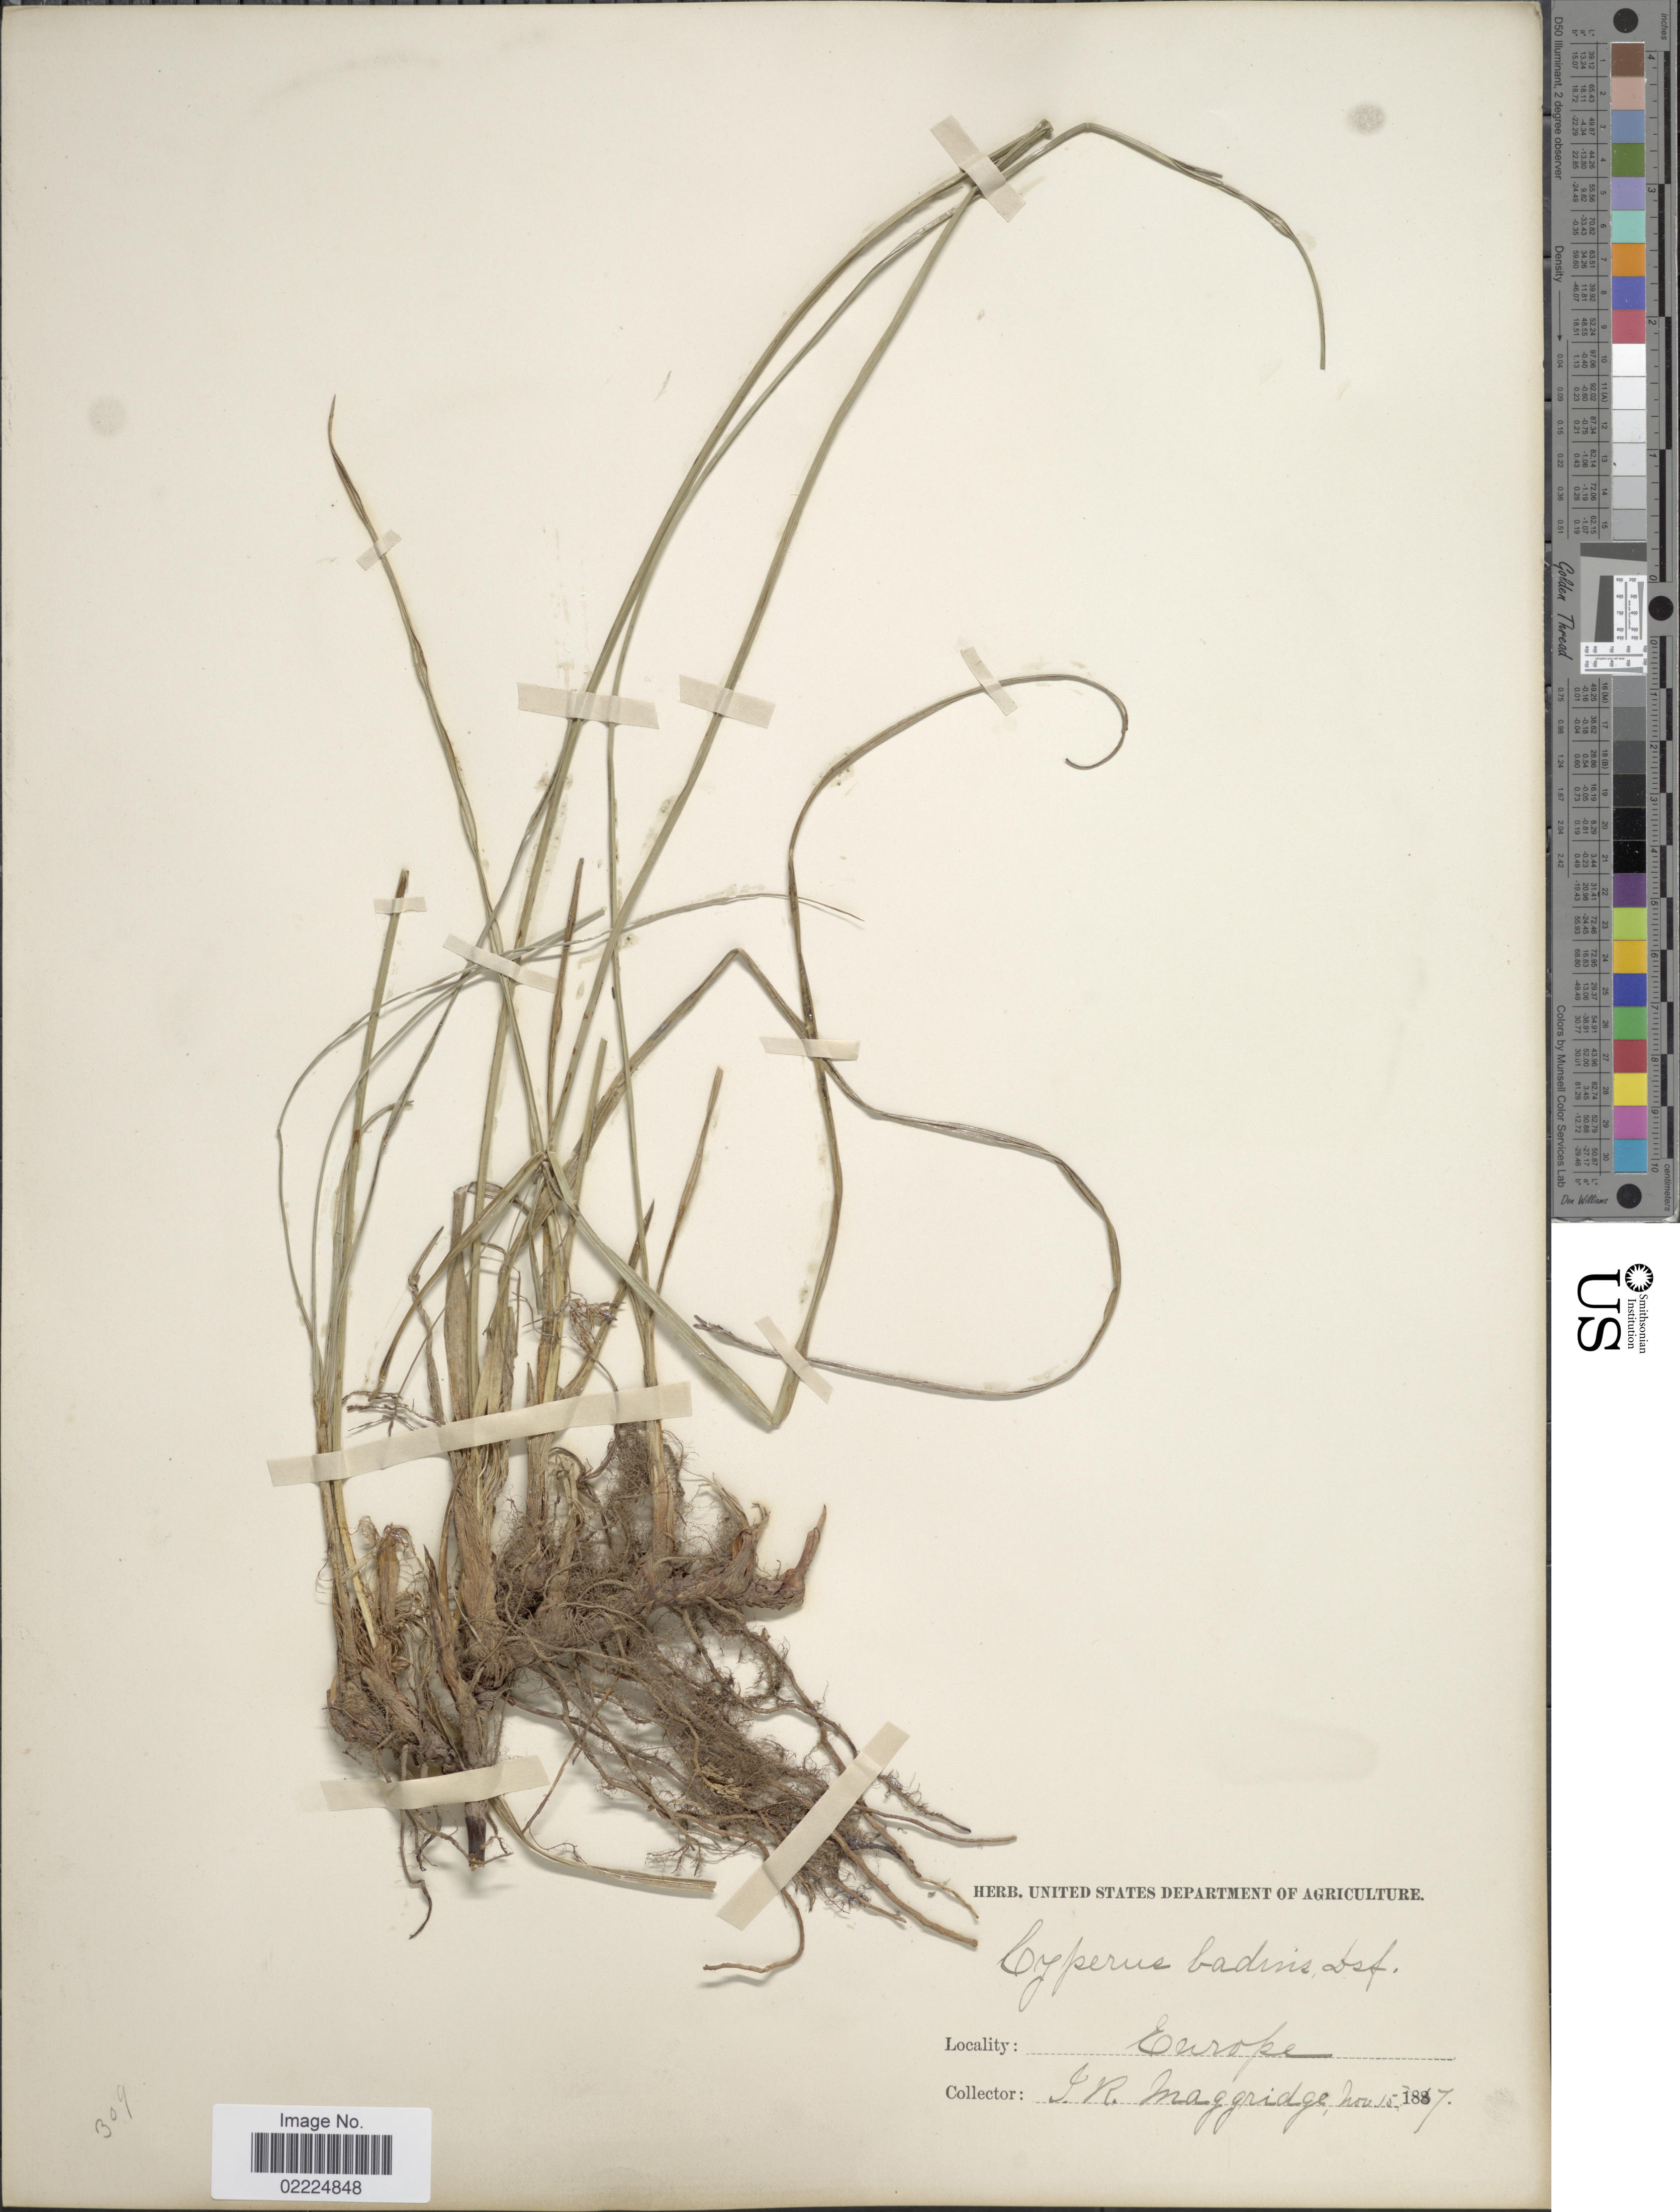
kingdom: Plantae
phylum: Tracheophyta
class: Liliopsida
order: Poales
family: Cyperaceae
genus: Cyperus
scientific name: Cyperus badius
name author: Desf.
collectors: I. Maggridge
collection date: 1867-11-15